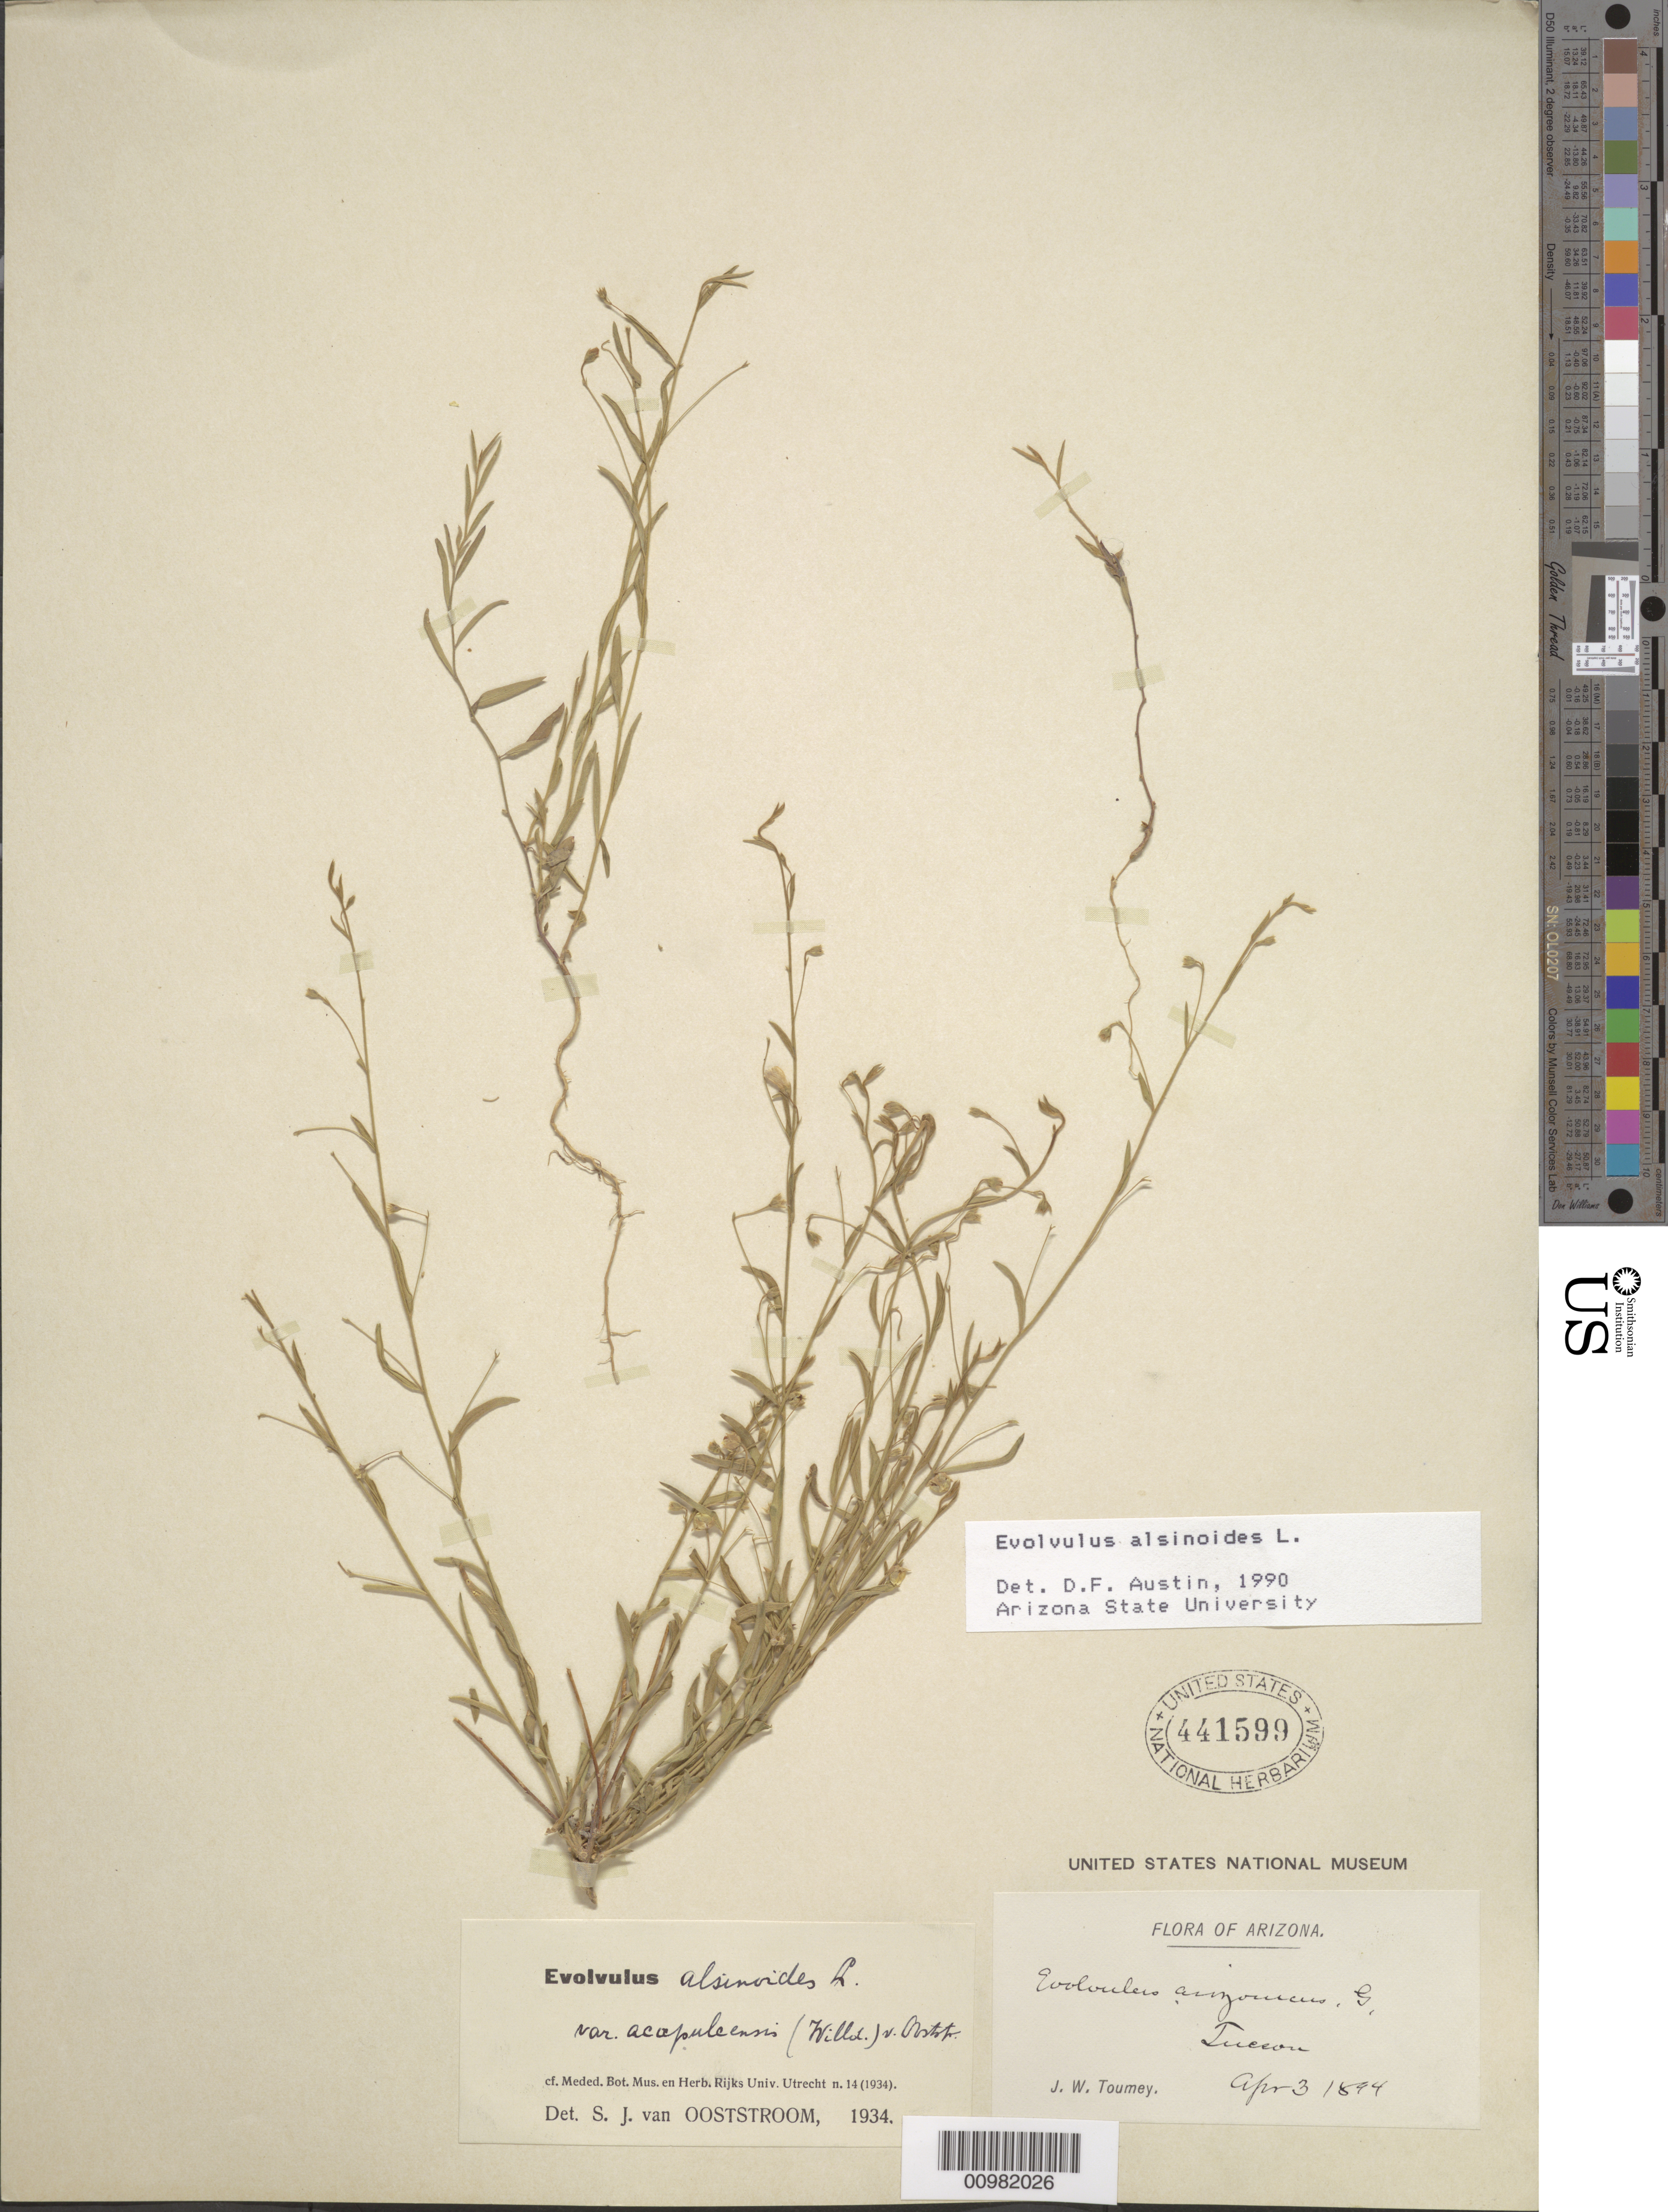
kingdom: Plantae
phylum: Tracheophyta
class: Magnoliopsida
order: Solanales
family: Convolvulaceae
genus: Evolvulus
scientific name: Evolvulus alsinoides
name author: (L.) L.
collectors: J. W. Toumey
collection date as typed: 03 Apr 1894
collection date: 1894-04-03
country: United States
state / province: Arizona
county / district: Pima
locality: Tucson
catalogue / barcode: US 441599